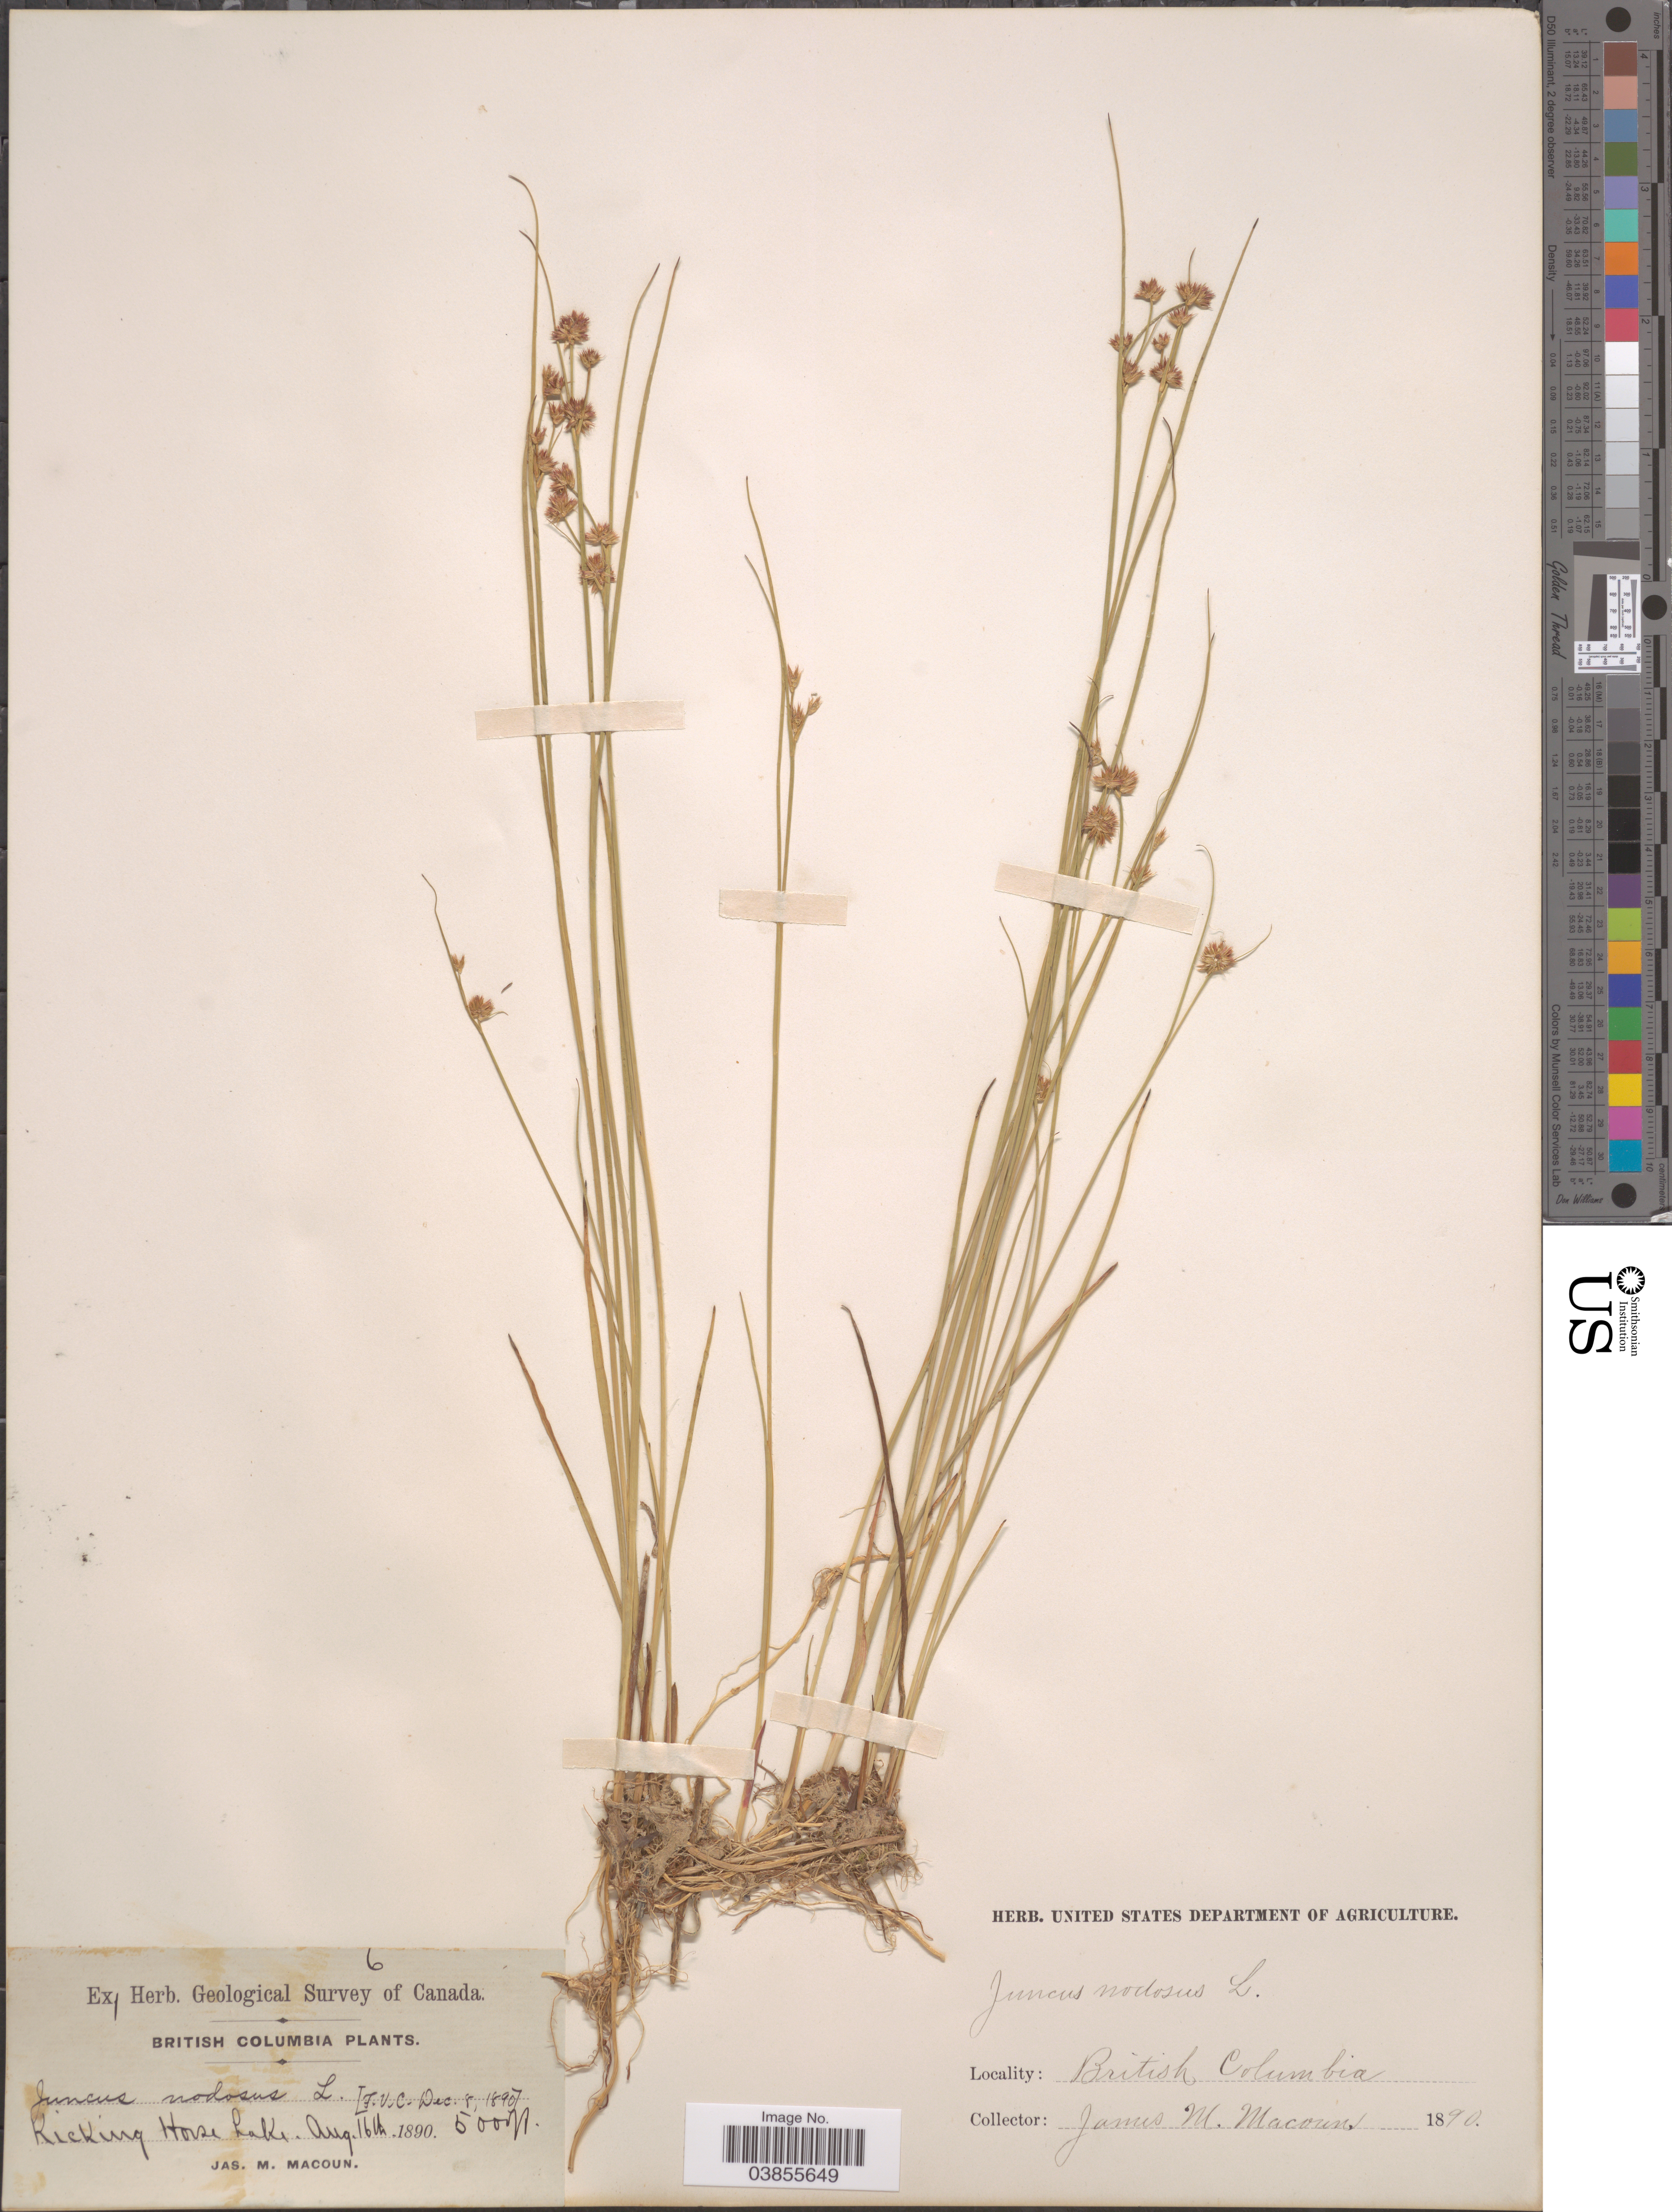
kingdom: Plantae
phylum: Tracheophyta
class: Liliopsida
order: Poales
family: Juncaceae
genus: Juncus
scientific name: Juncus nodosus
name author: L.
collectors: J. M. Macoun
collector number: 6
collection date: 1890-08-16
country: Canada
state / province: British Columbia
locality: Kicking Horse Lake.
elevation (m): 1524